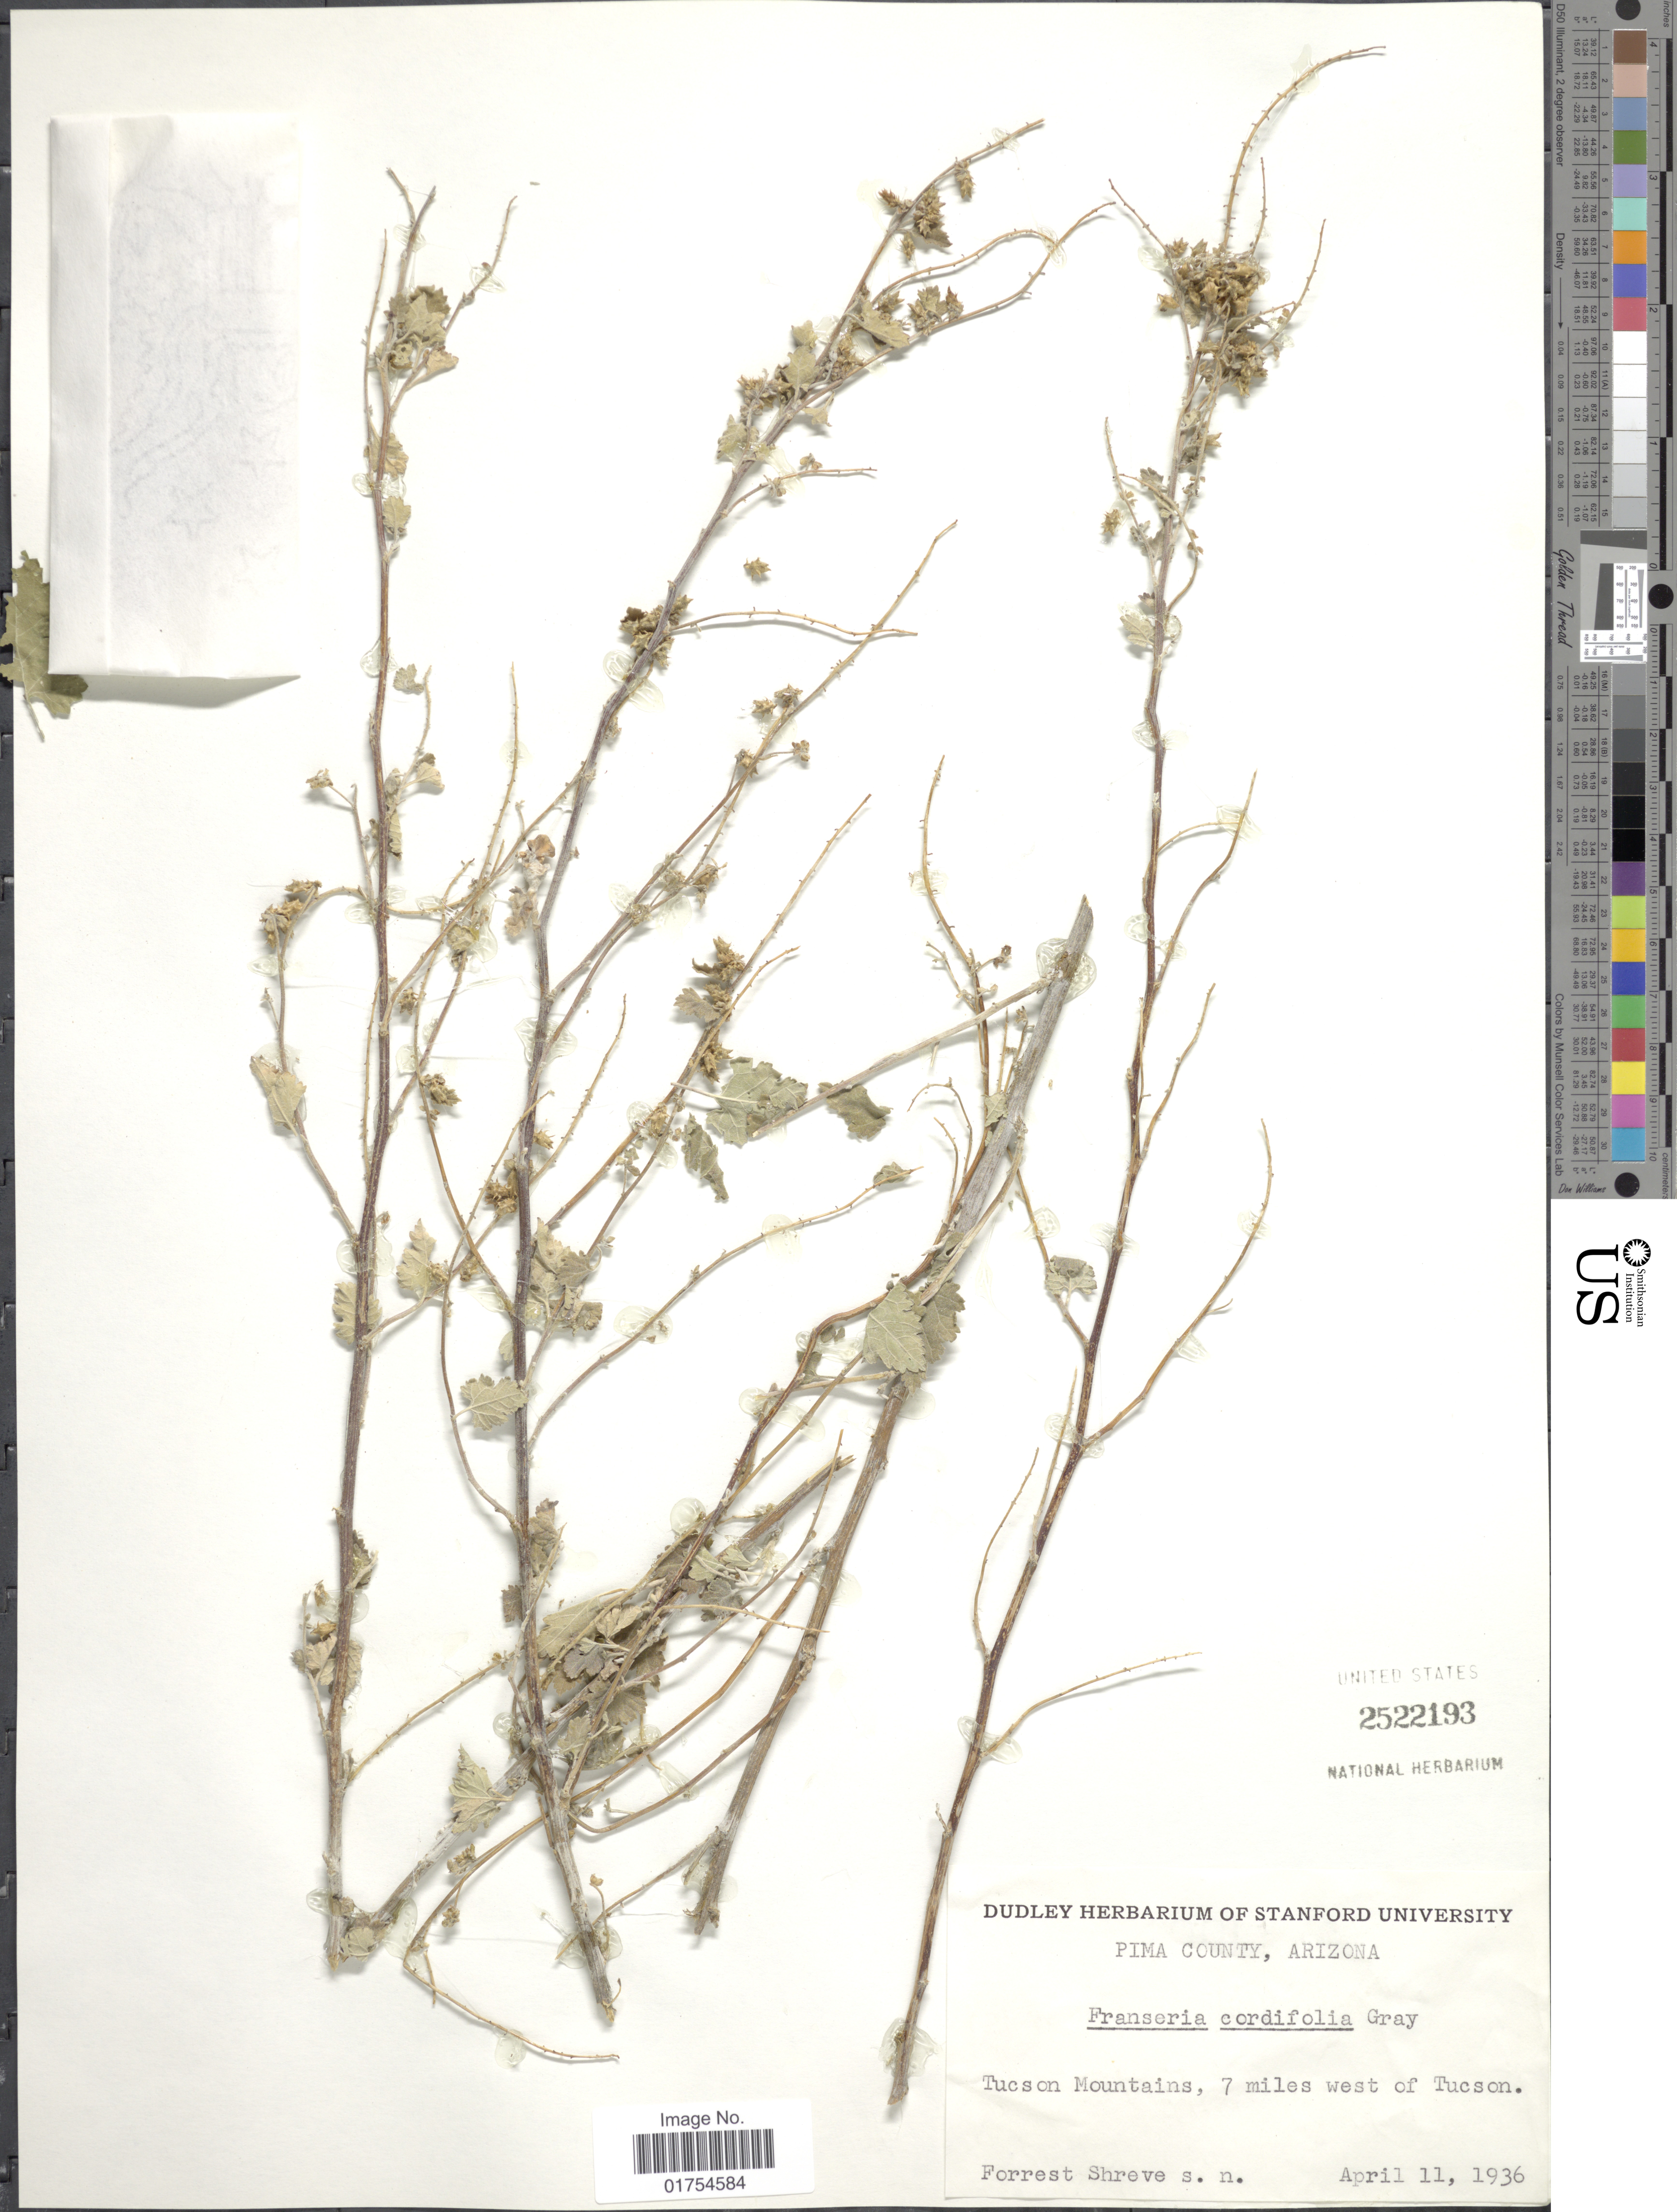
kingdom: Plantae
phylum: Tracheophyta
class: Magnoliopsida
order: Asterales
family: Asteraceae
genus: Franseria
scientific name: Franseria cordifolia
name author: A. Gray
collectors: F. Shreve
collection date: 1936-04-11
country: United States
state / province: Arizona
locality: Pima County, Tucson Mountains, 7 miles west of Tucson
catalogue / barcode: US 2522193